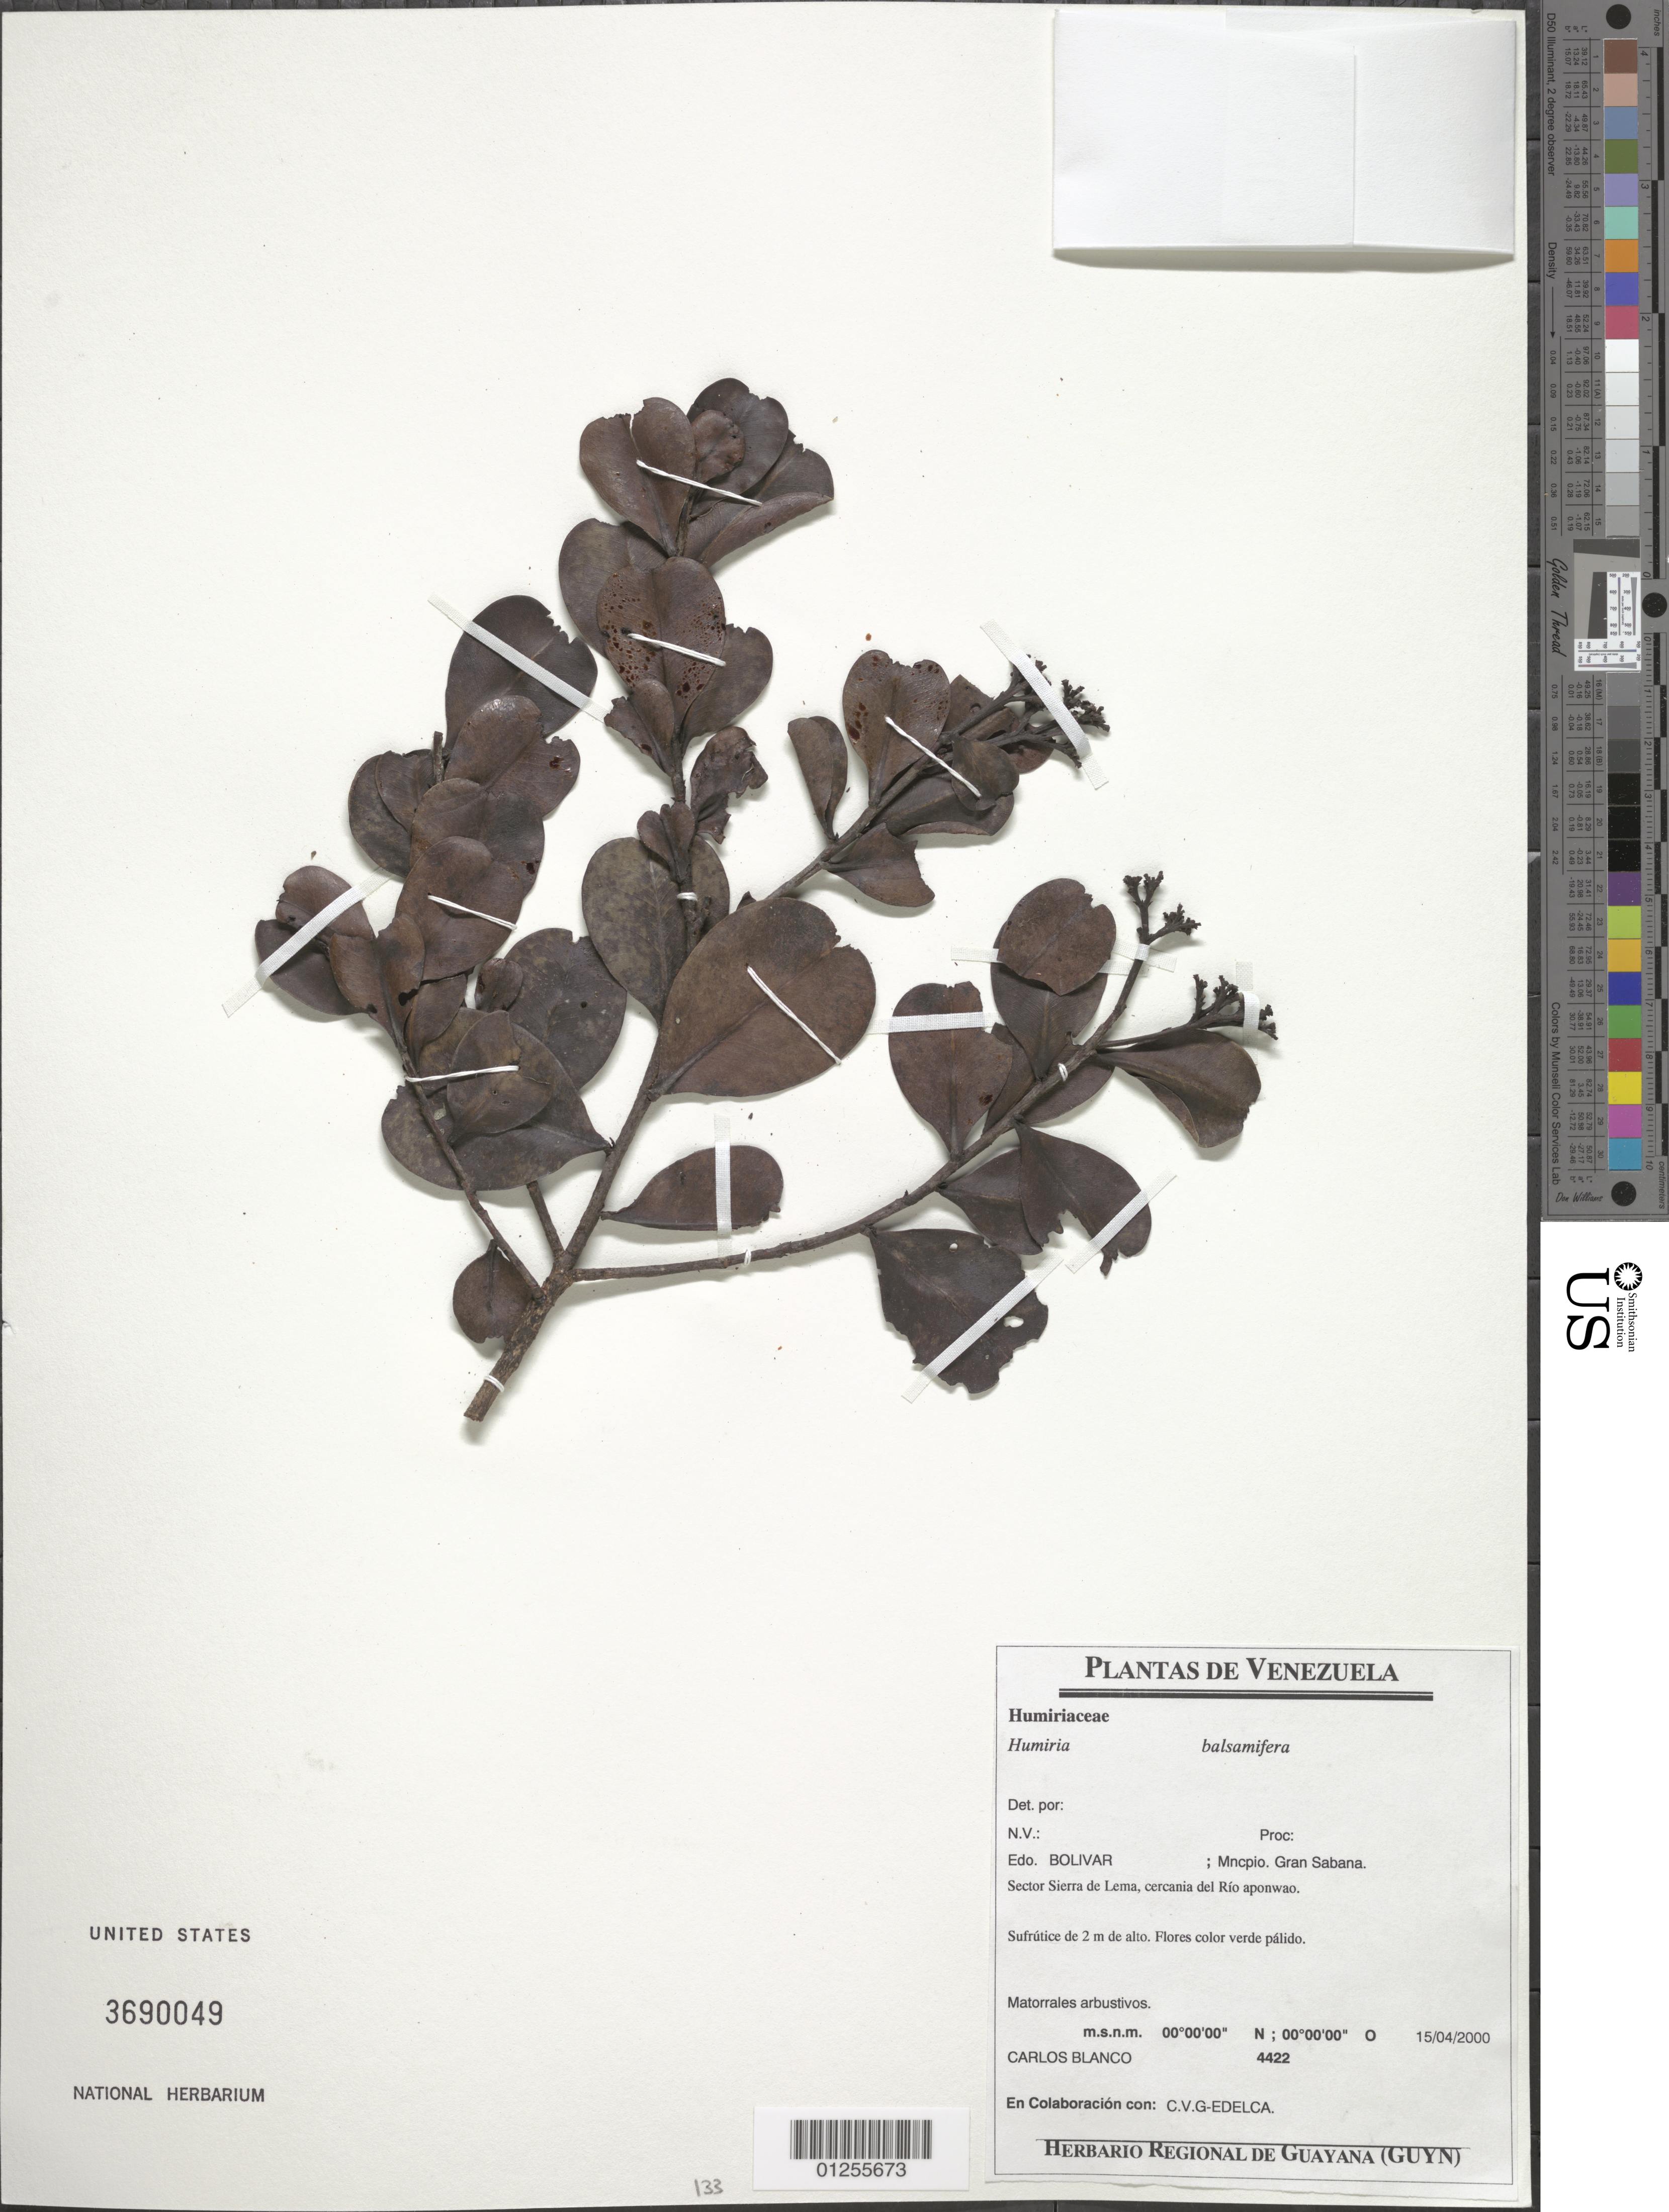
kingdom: Plantae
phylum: Tracheophyta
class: Magnoliopsida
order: Malpighiales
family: Humiriaceae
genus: Humiria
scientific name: Humiria balsamifera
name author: Aubl.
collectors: C. A. Blanco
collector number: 4422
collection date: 2000-03-15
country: Venezuela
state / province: Bolívar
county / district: Gran Sabana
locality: Sector Sierra de Lema, cercania del Rio Aponwao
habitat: Matorrales arbustivos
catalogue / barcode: US 3690049